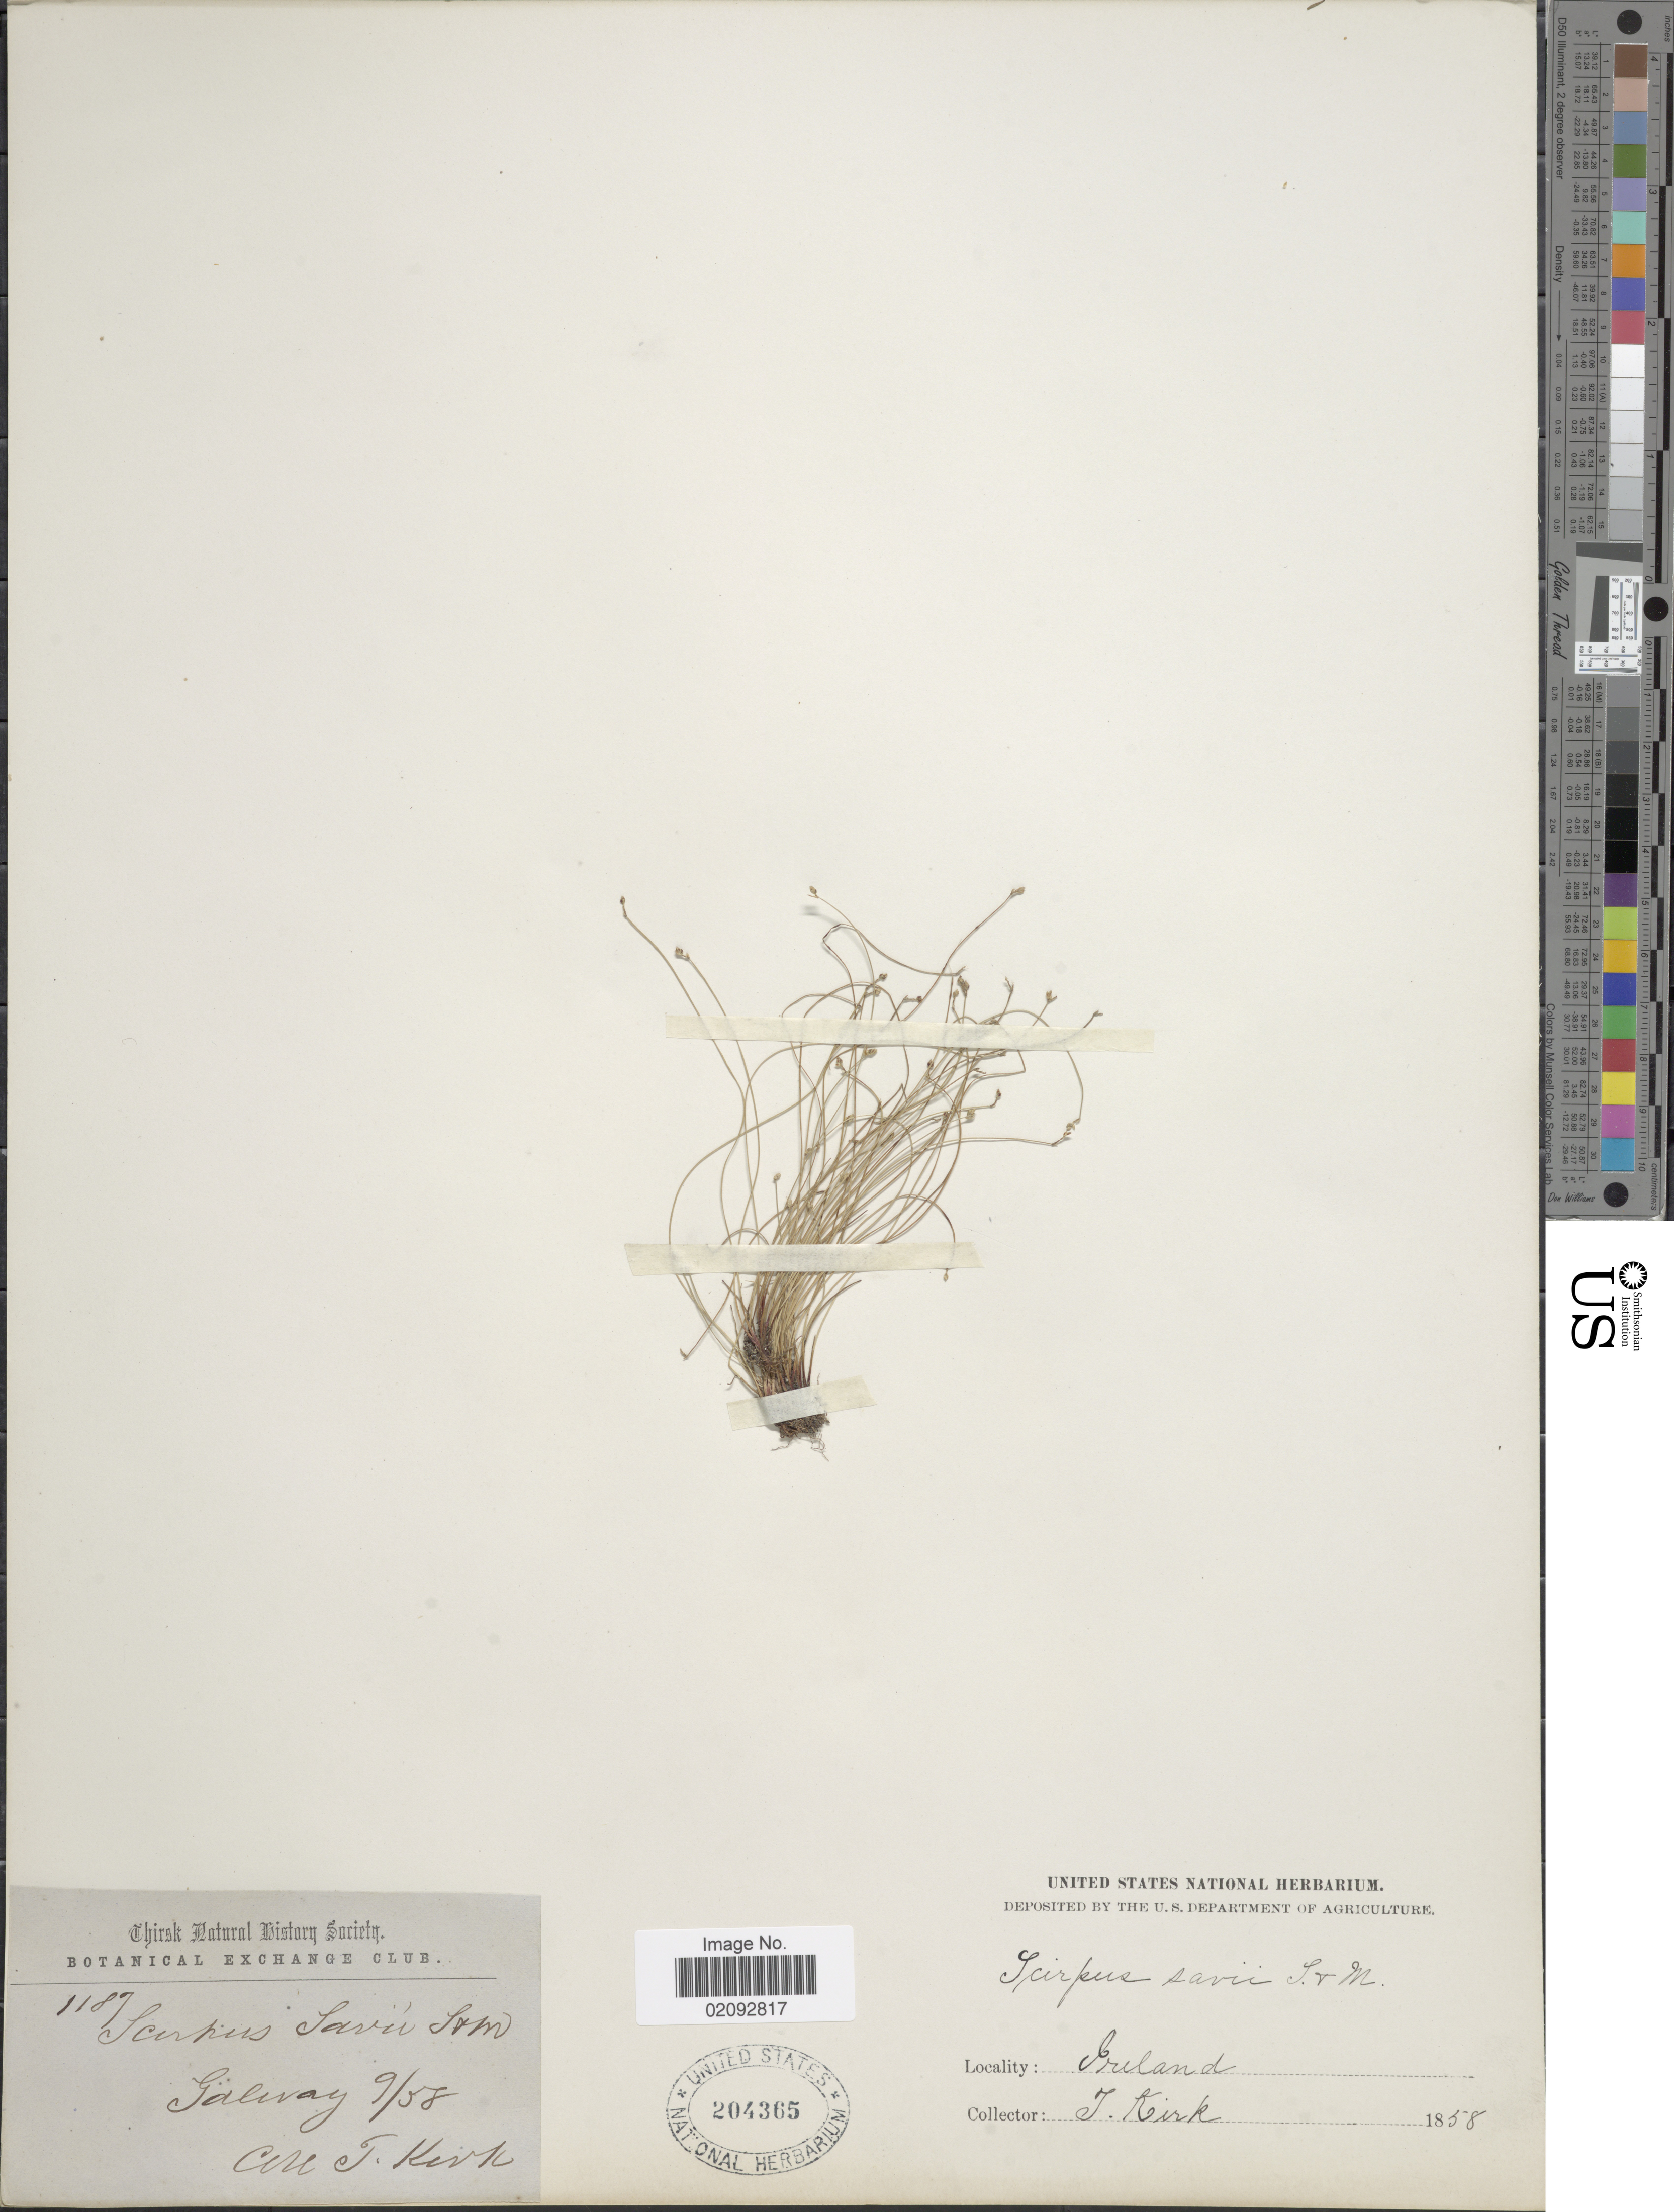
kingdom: Plantae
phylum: Tracheophyta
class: Liliopsida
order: Poales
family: Cyperaceae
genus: Isolepis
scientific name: Isolepis cernua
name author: (Vahl) Roem. & Schult.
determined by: Strong, Mark T., (BOT), Smithsonian Institution - National Museum of Natural History (UNITED STATES)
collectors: T. Kirk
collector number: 1187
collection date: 1858-09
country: Ireland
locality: Galway.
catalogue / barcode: US 204365